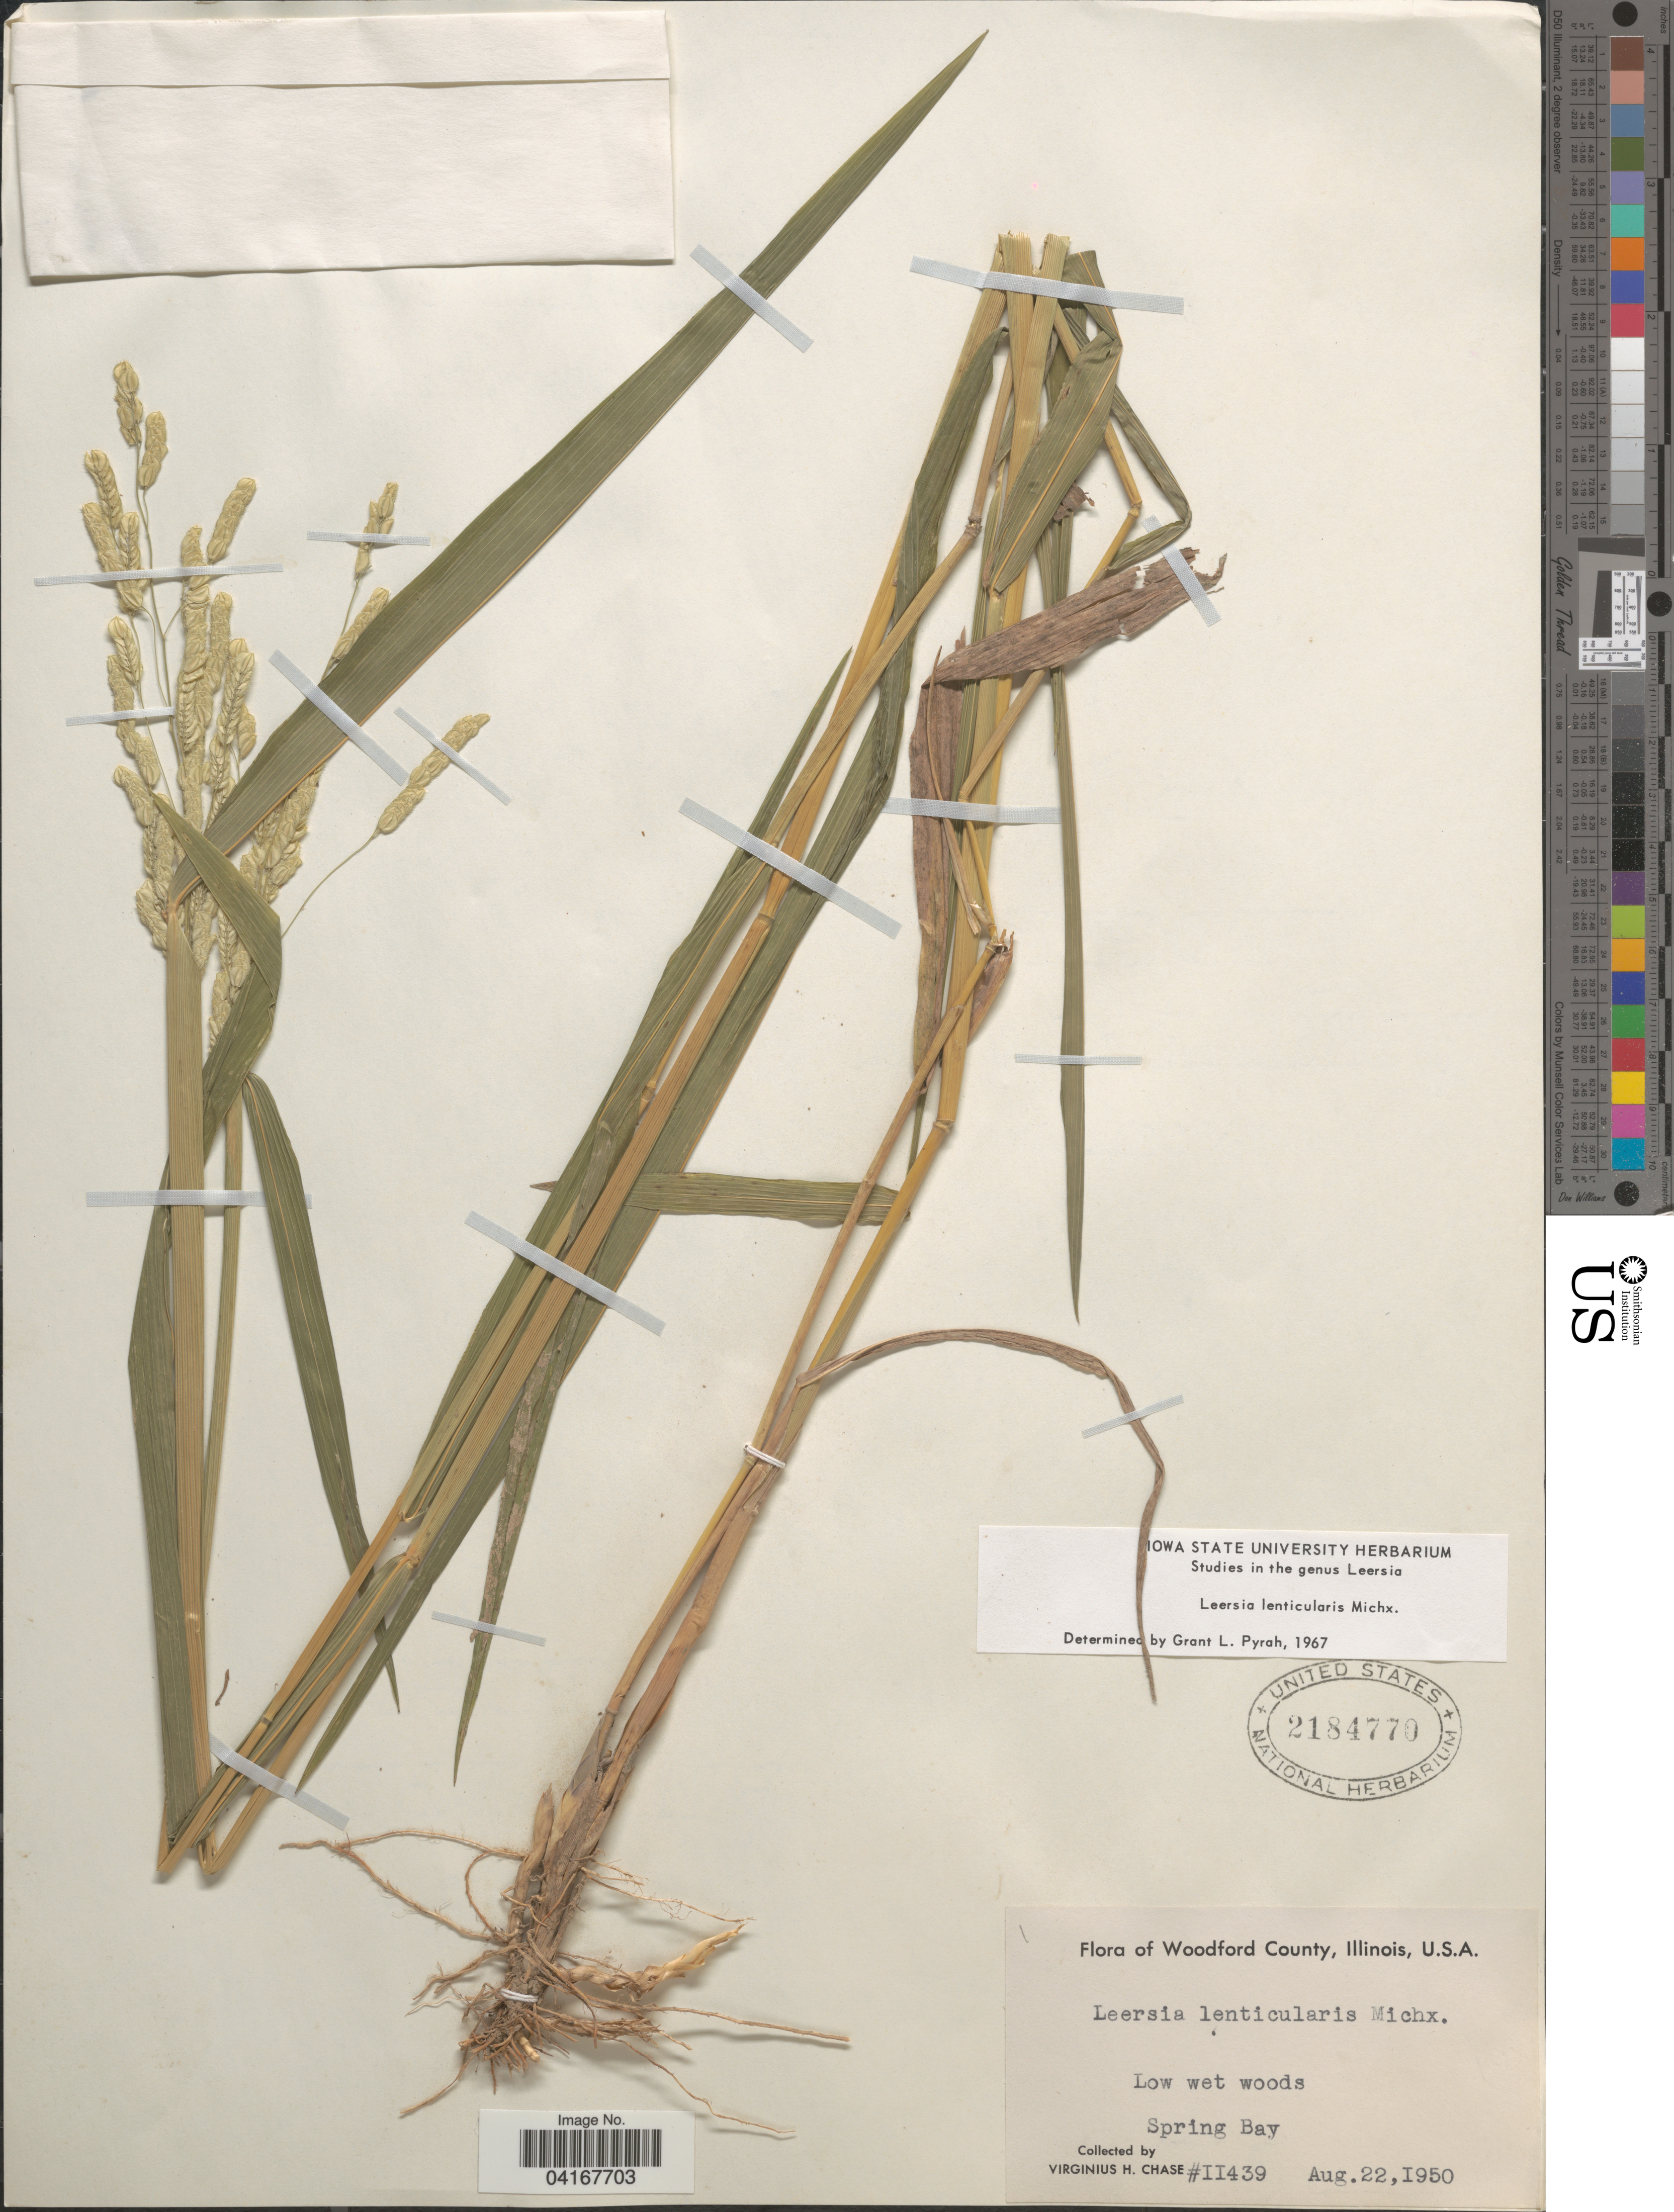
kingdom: Plantae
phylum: Tracheophyta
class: Liliopsida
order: Poales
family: Poaceae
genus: Leersia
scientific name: Leersia lenticularis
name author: Michx.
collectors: V. H. Chase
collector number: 11439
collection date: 1950-08-22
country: United States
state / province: Illinois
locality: Woodford County. Spring Bay.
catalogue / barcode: US 2184770